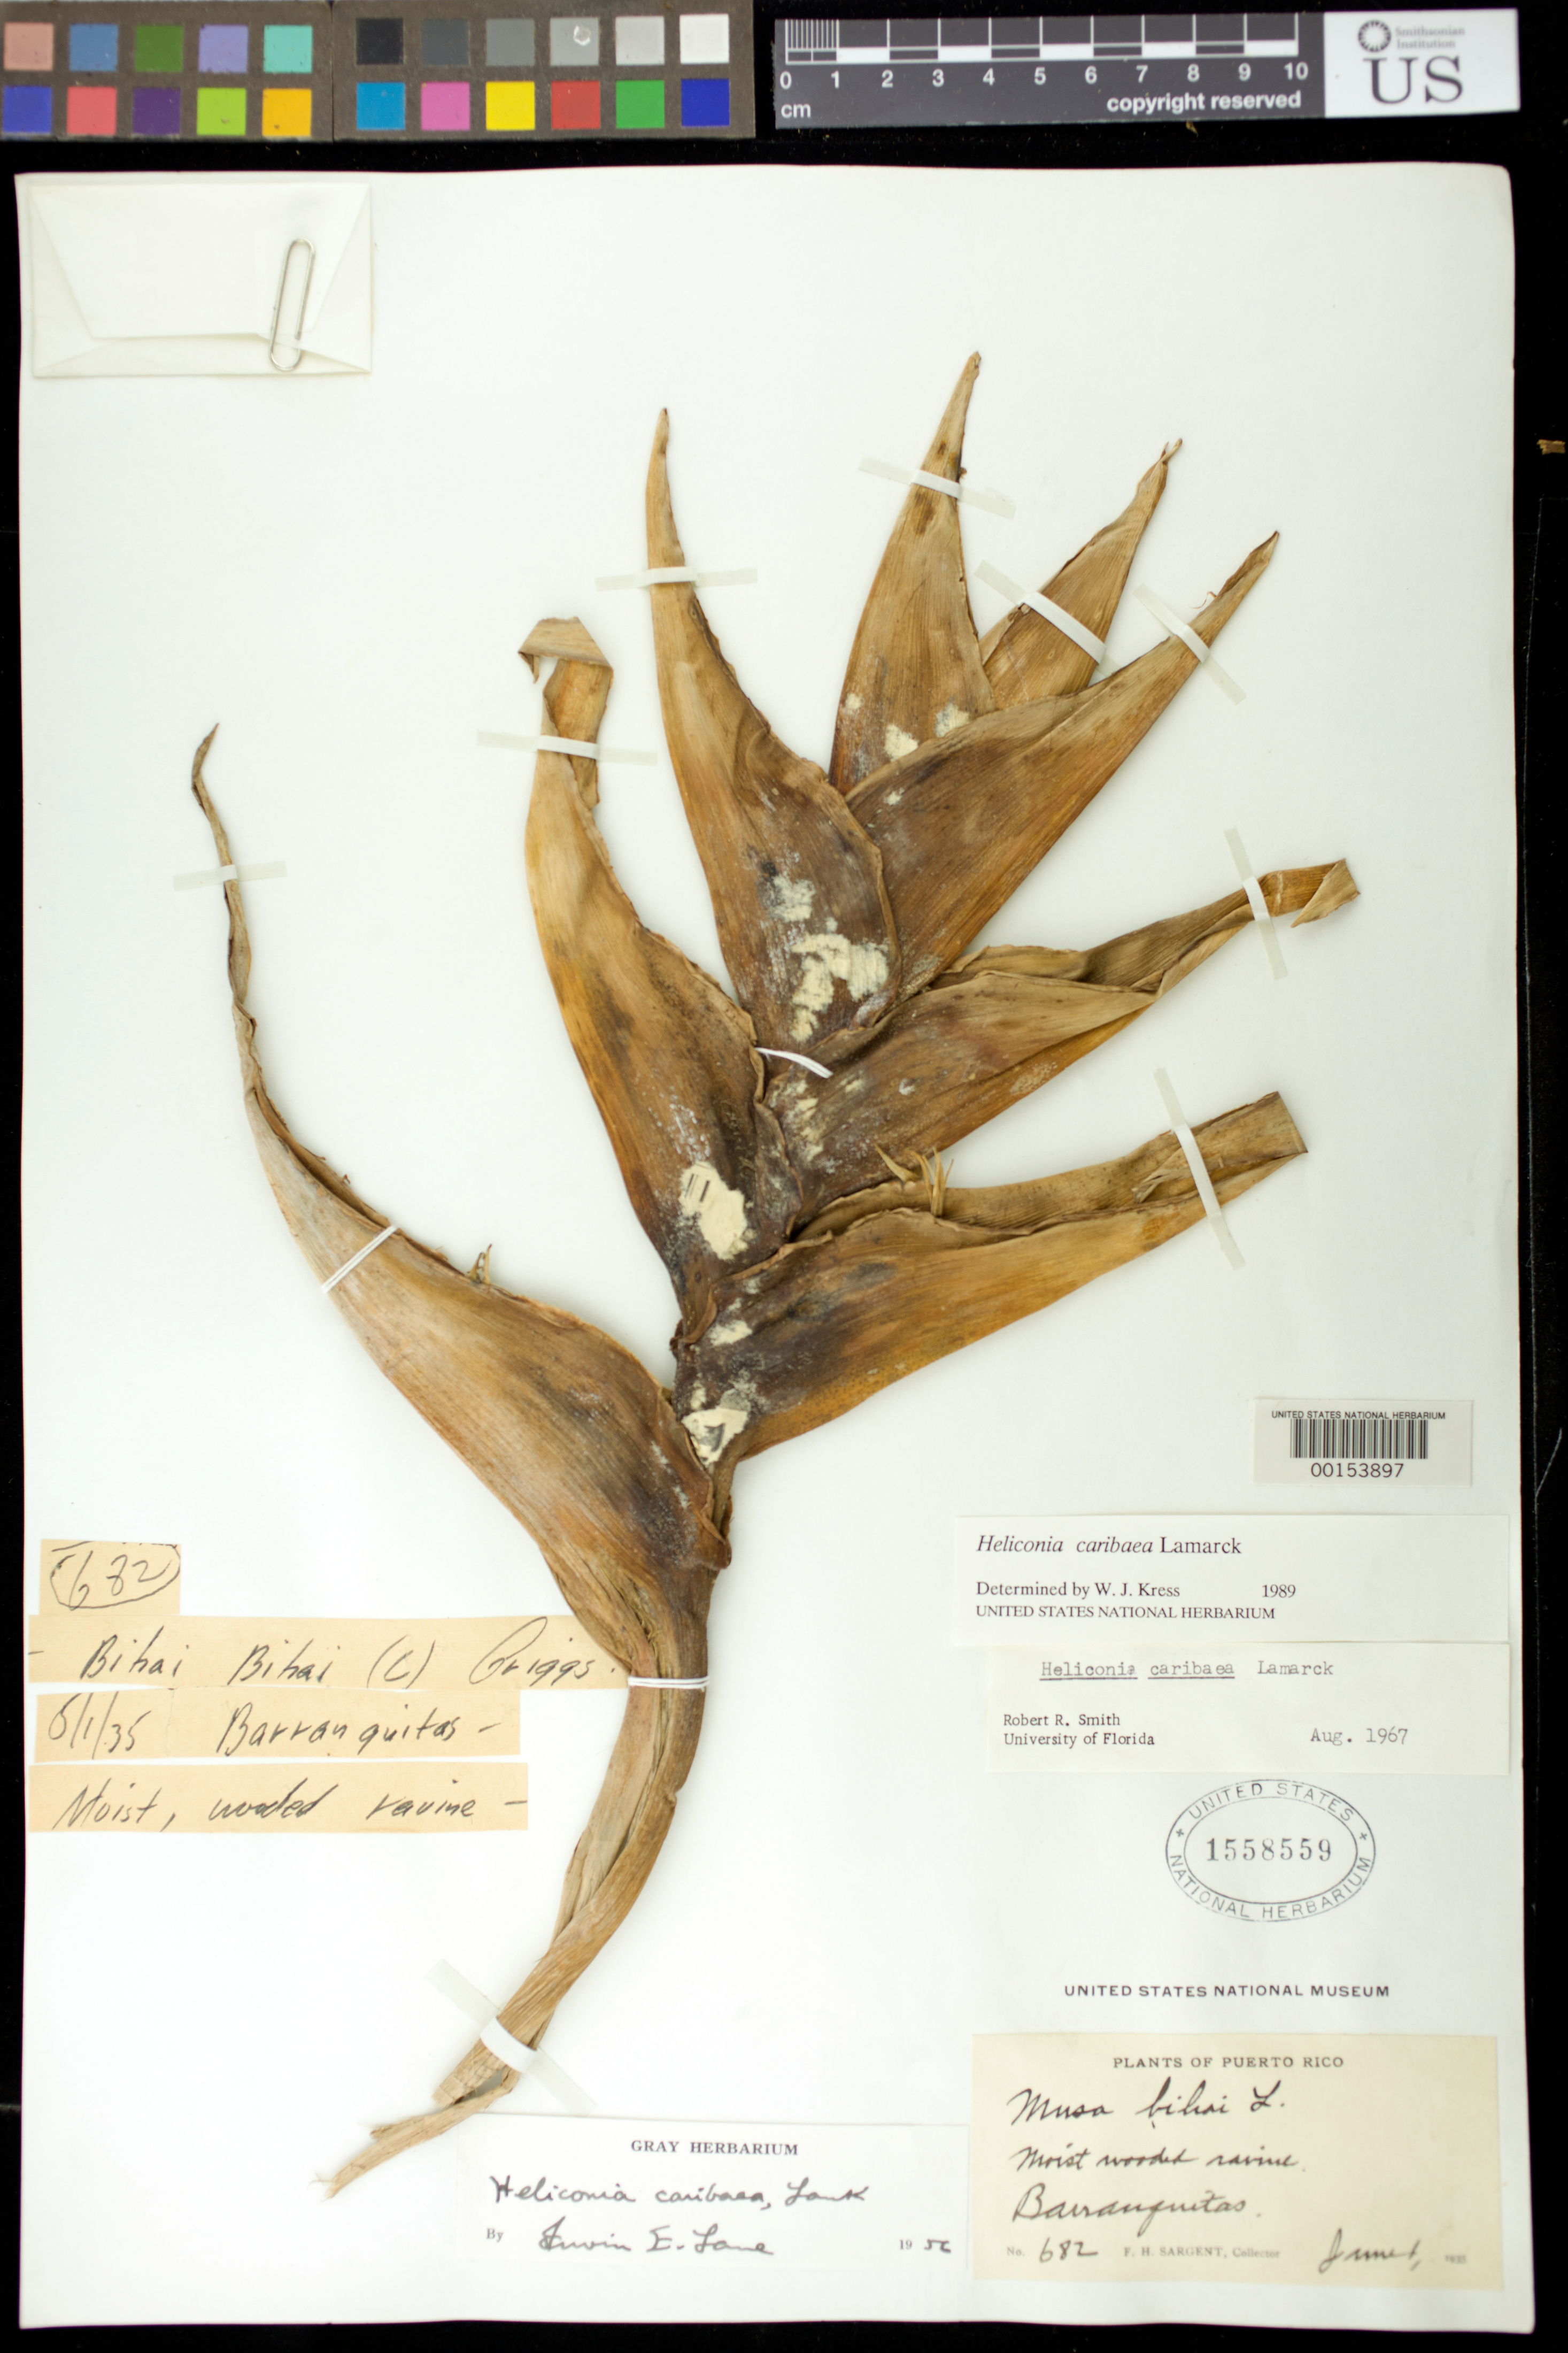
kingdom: Plantae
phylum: Tracheophyta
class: Liliopsida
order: Zingiberales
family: Heliconiaceae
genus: Heliconia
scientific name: Heliconia caribaea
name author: Lam.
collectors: F. H. Sargent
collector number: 682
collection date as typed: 01 Jun 1935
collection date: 1935-06-01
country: Puerto Rico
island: Greater Antilles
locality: Barranquitos, moist wooded ravine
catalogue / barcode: US 1558559